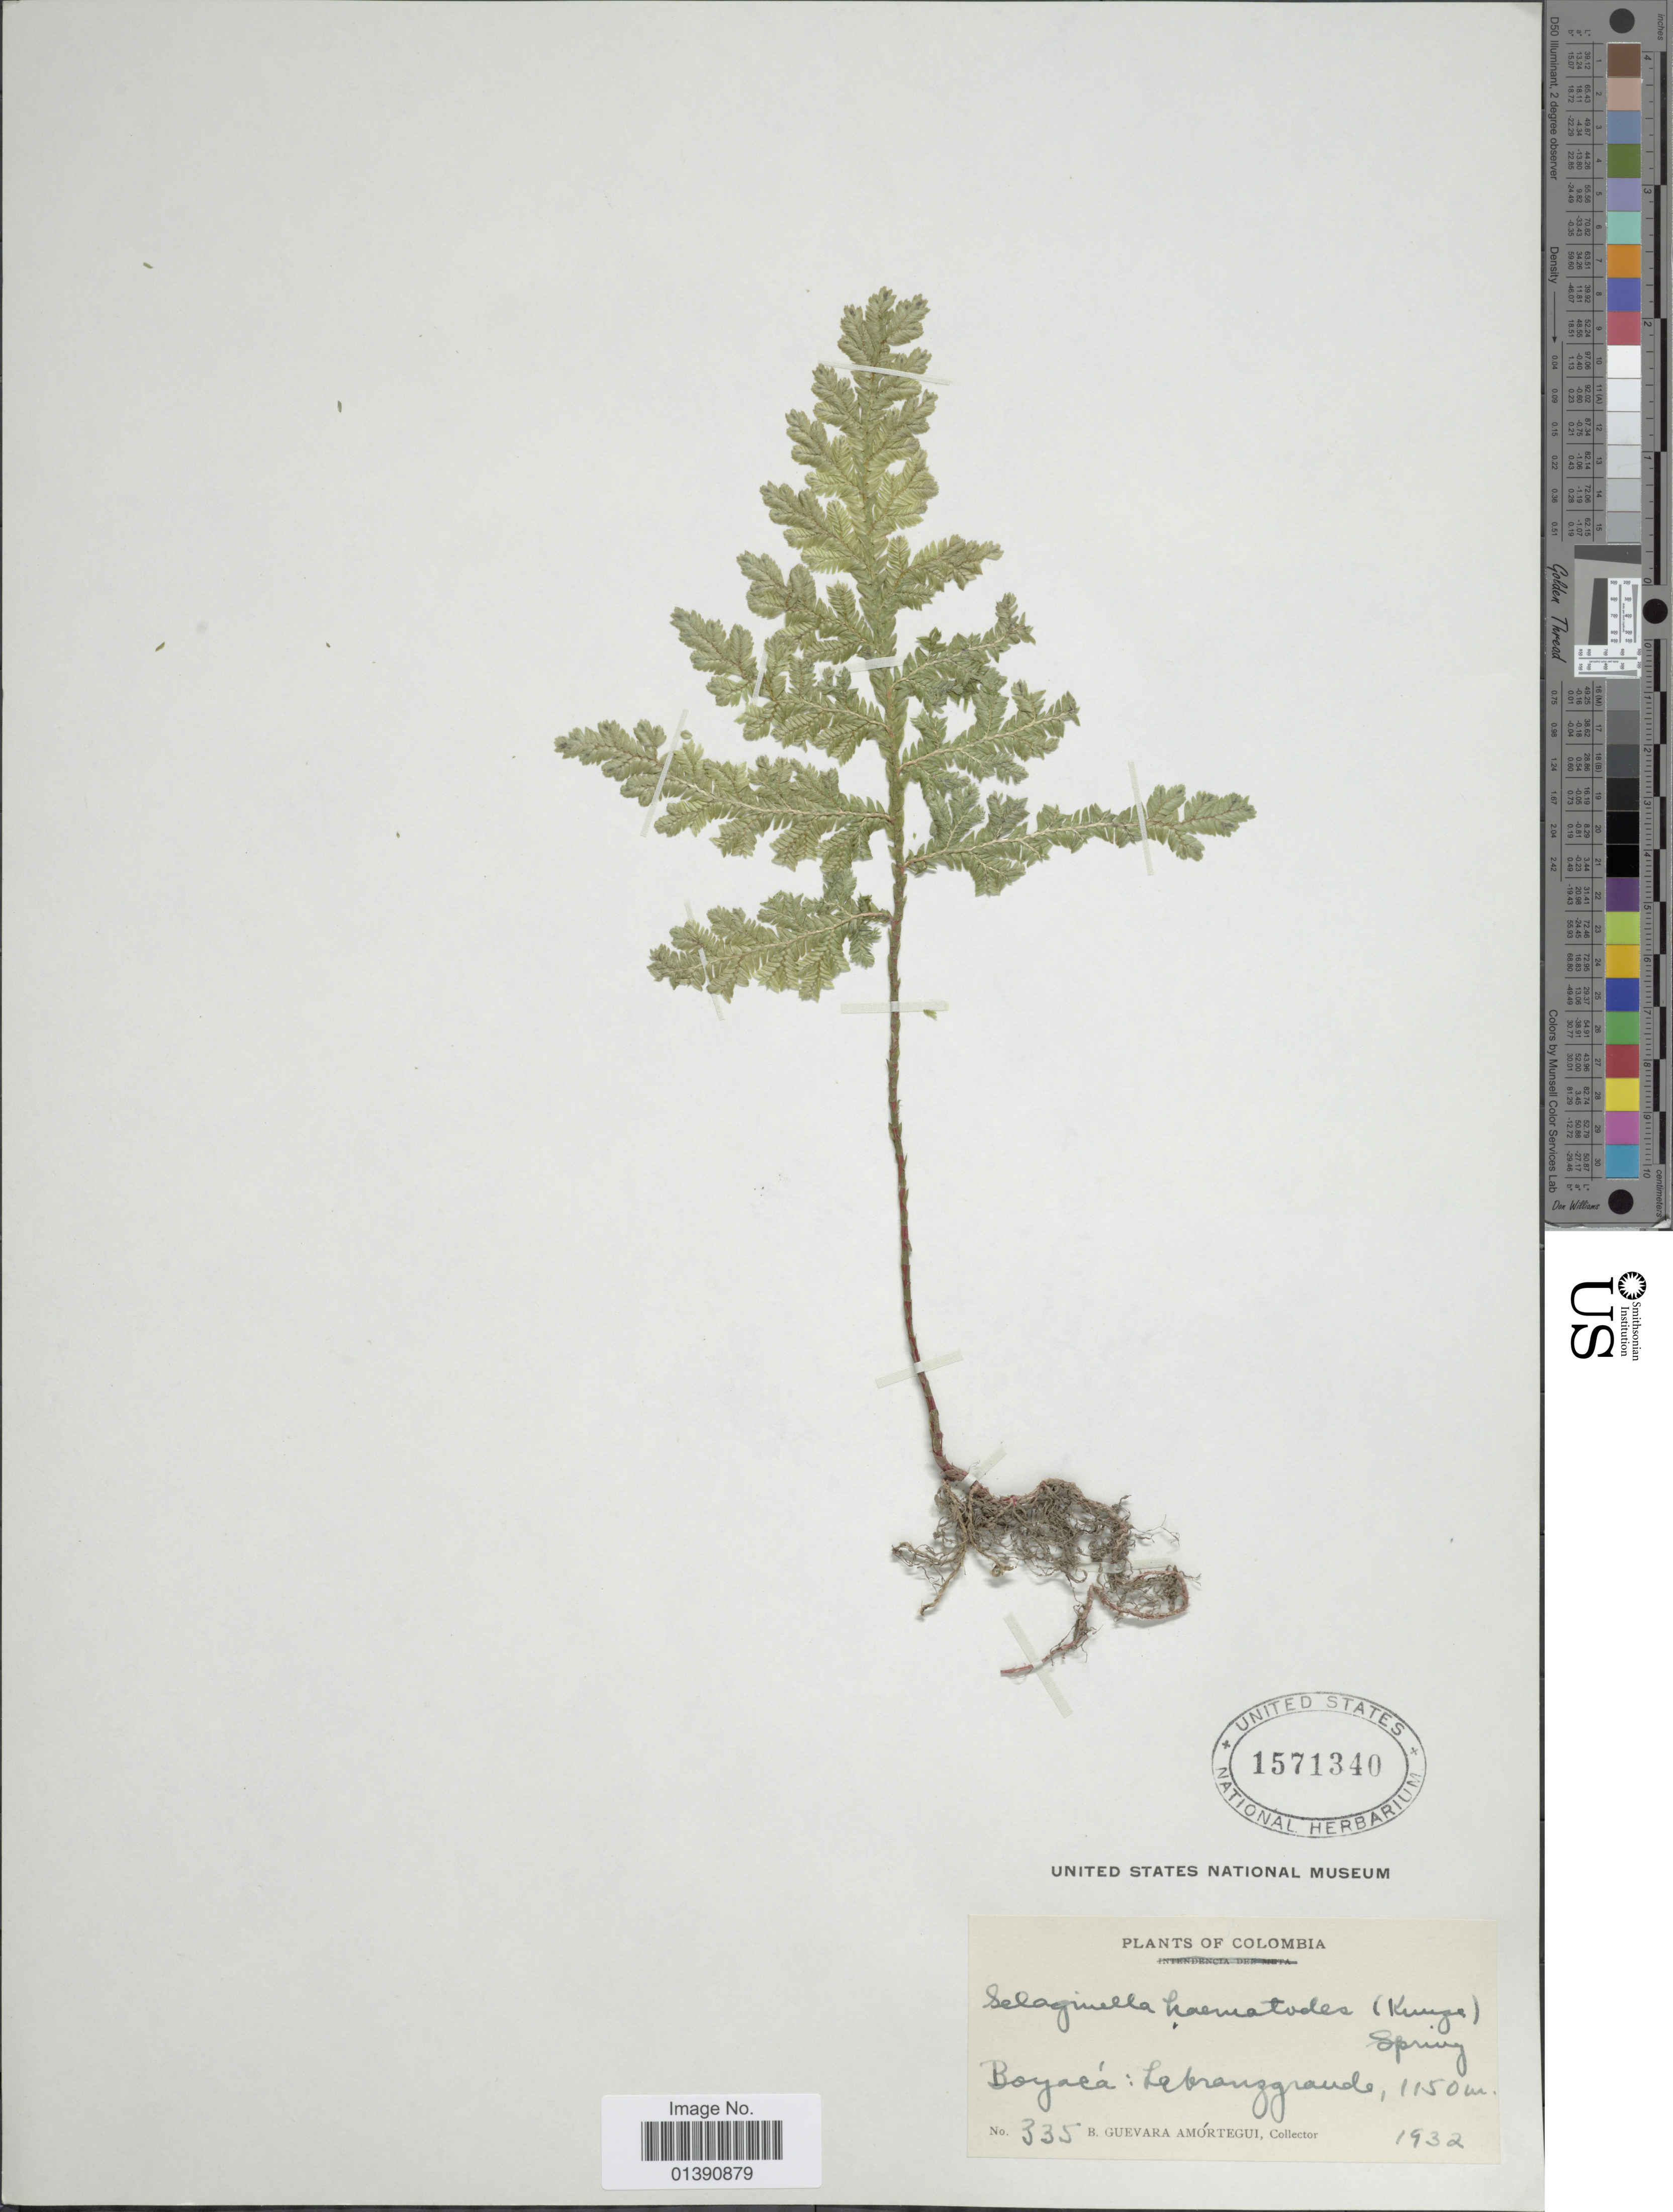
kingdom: Plantae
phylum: Tracheophyta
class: Lycopodiopsida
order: Selaginellales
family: Selaginellaceae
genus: Selaginella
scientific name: Selaginella haematodes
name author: (Kunze) Spring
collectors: B. Amórtegui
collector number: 335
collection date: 1932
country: Colombia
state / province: Boyacá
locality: Labranzagrande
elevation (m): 1150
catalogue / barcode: US 1571340